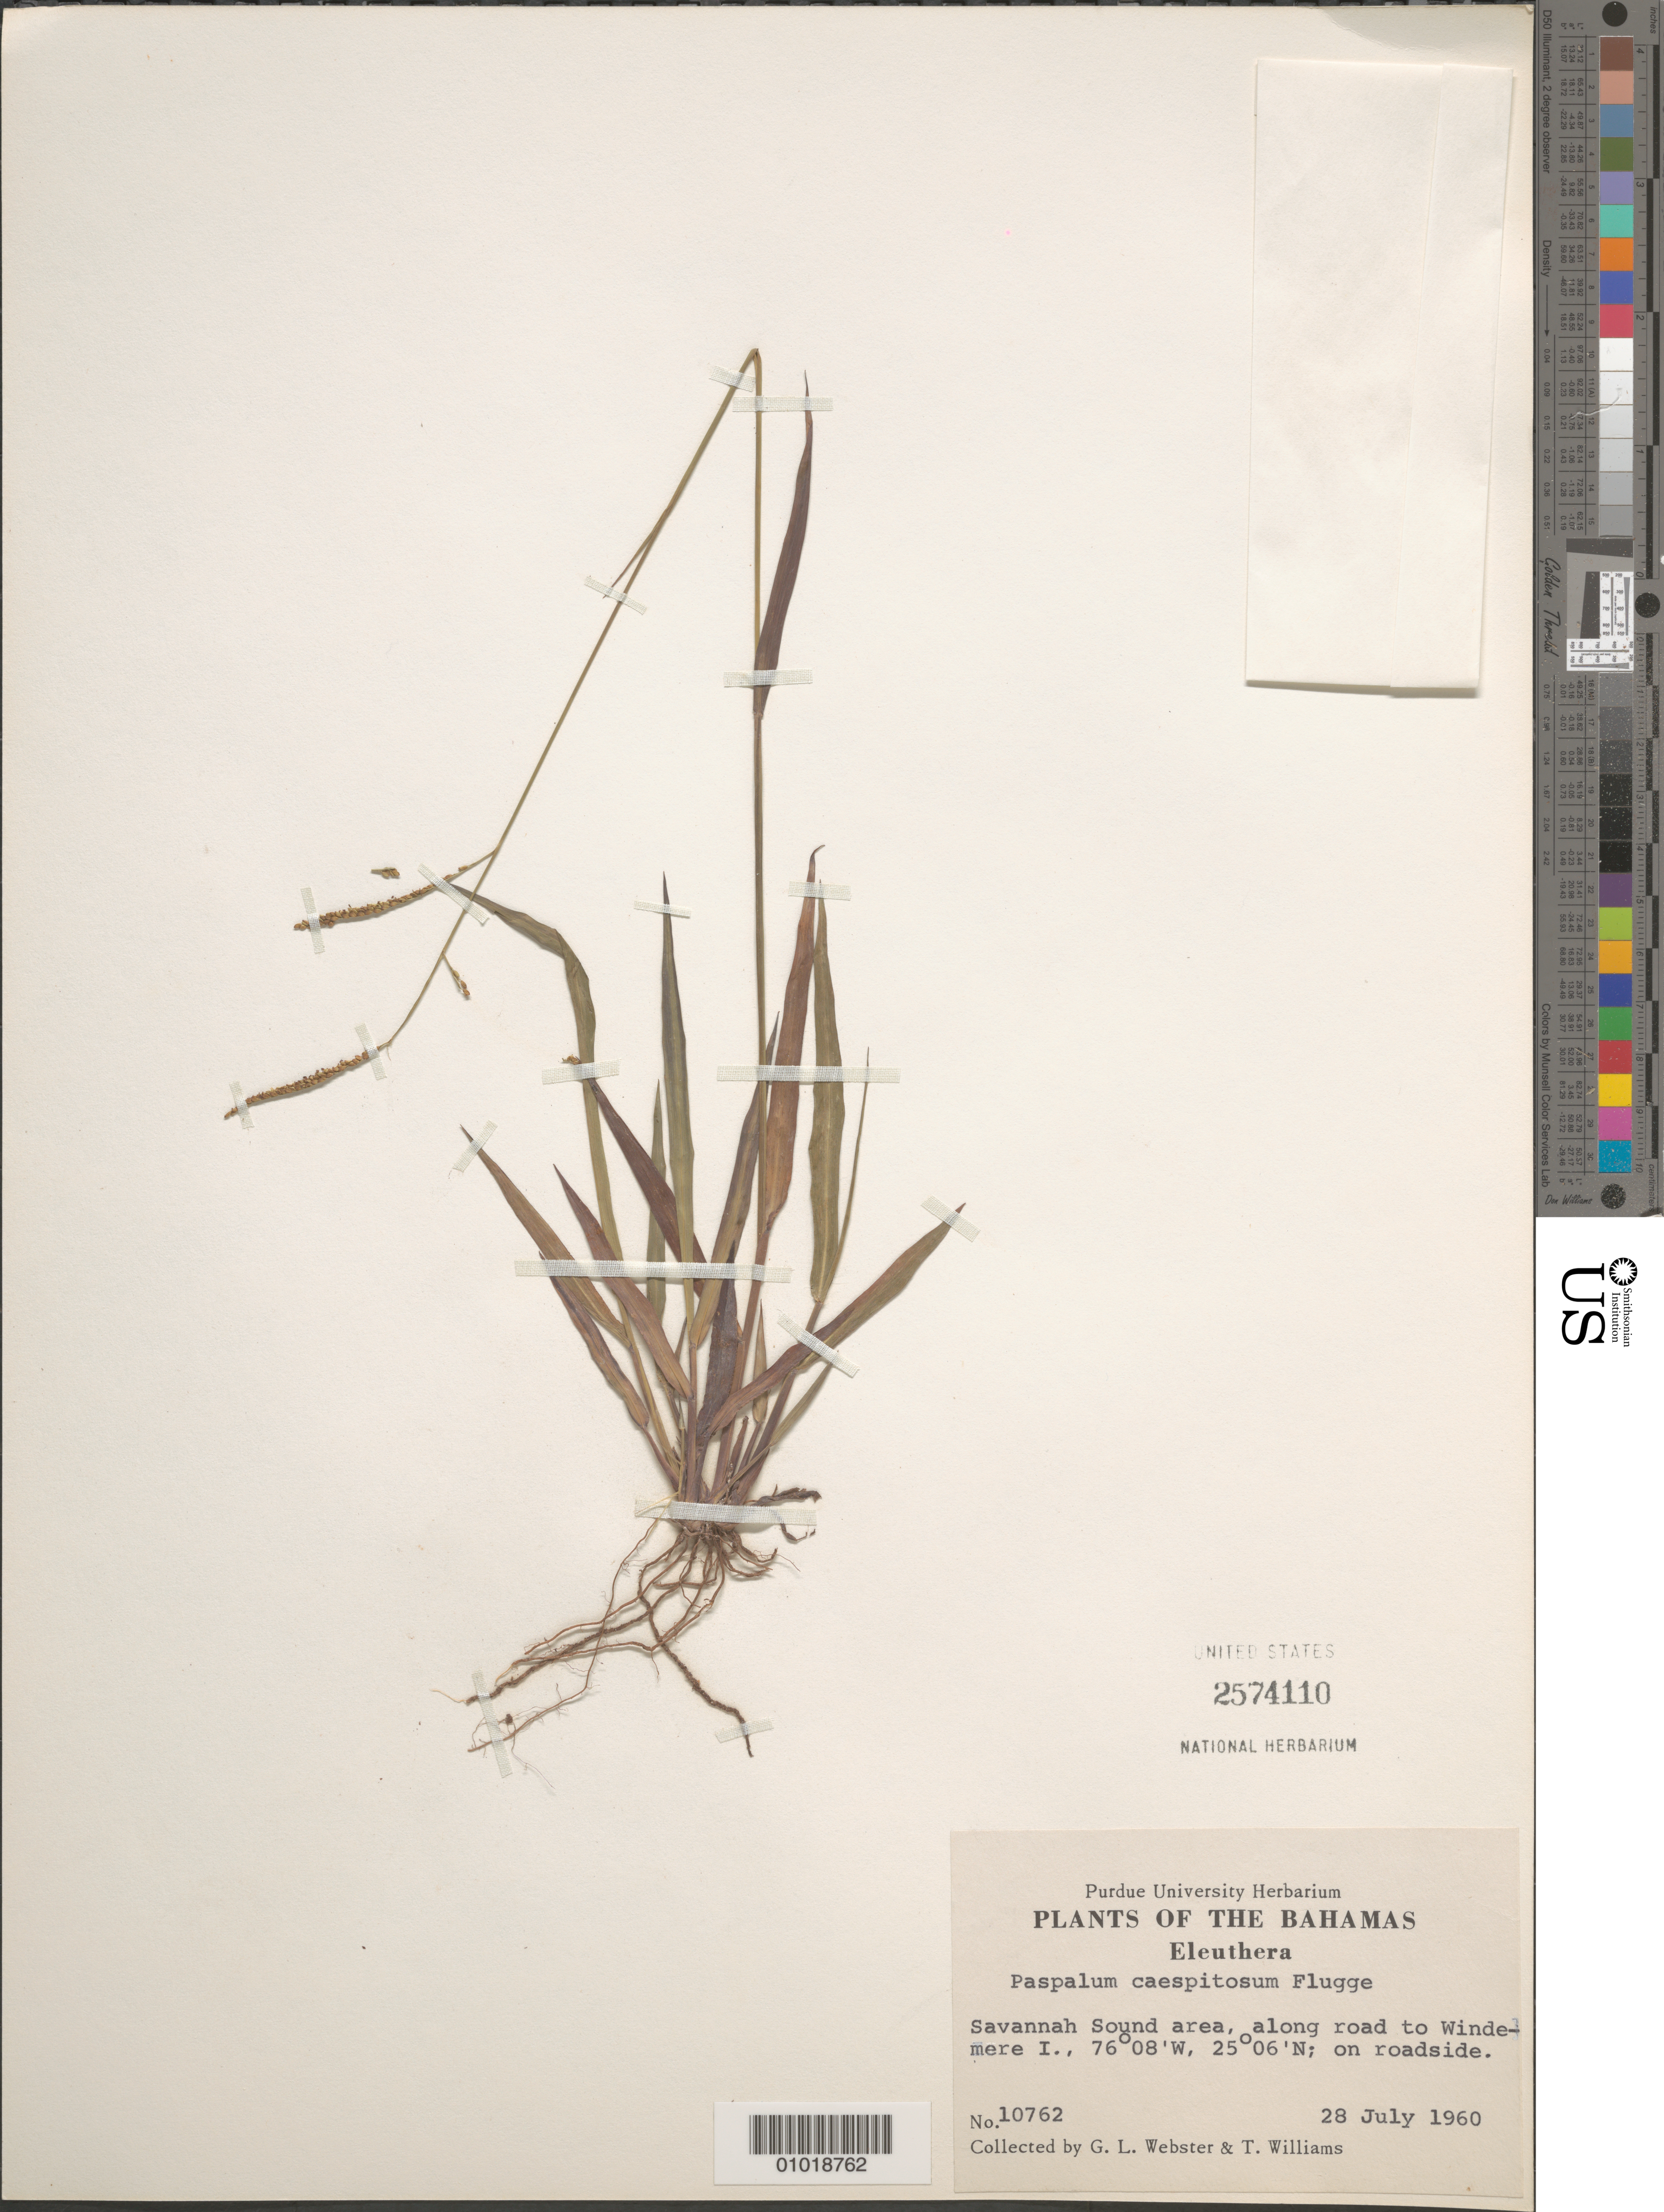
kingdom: Plantae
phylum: Tracheophyta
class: Liliopsida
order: Poales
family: Poaceae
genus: Paspalum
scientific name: Paspalum caespitosum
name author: Flüggé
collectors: G. L. Webster & T. Williams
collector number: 10762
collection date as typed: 28 Jul 1960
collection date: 1960-07-28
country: Bahamas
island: Eleuthera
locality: along rd to Windemere I, Savannah Sound area, Governer's Harbour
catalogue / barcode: US 2574110